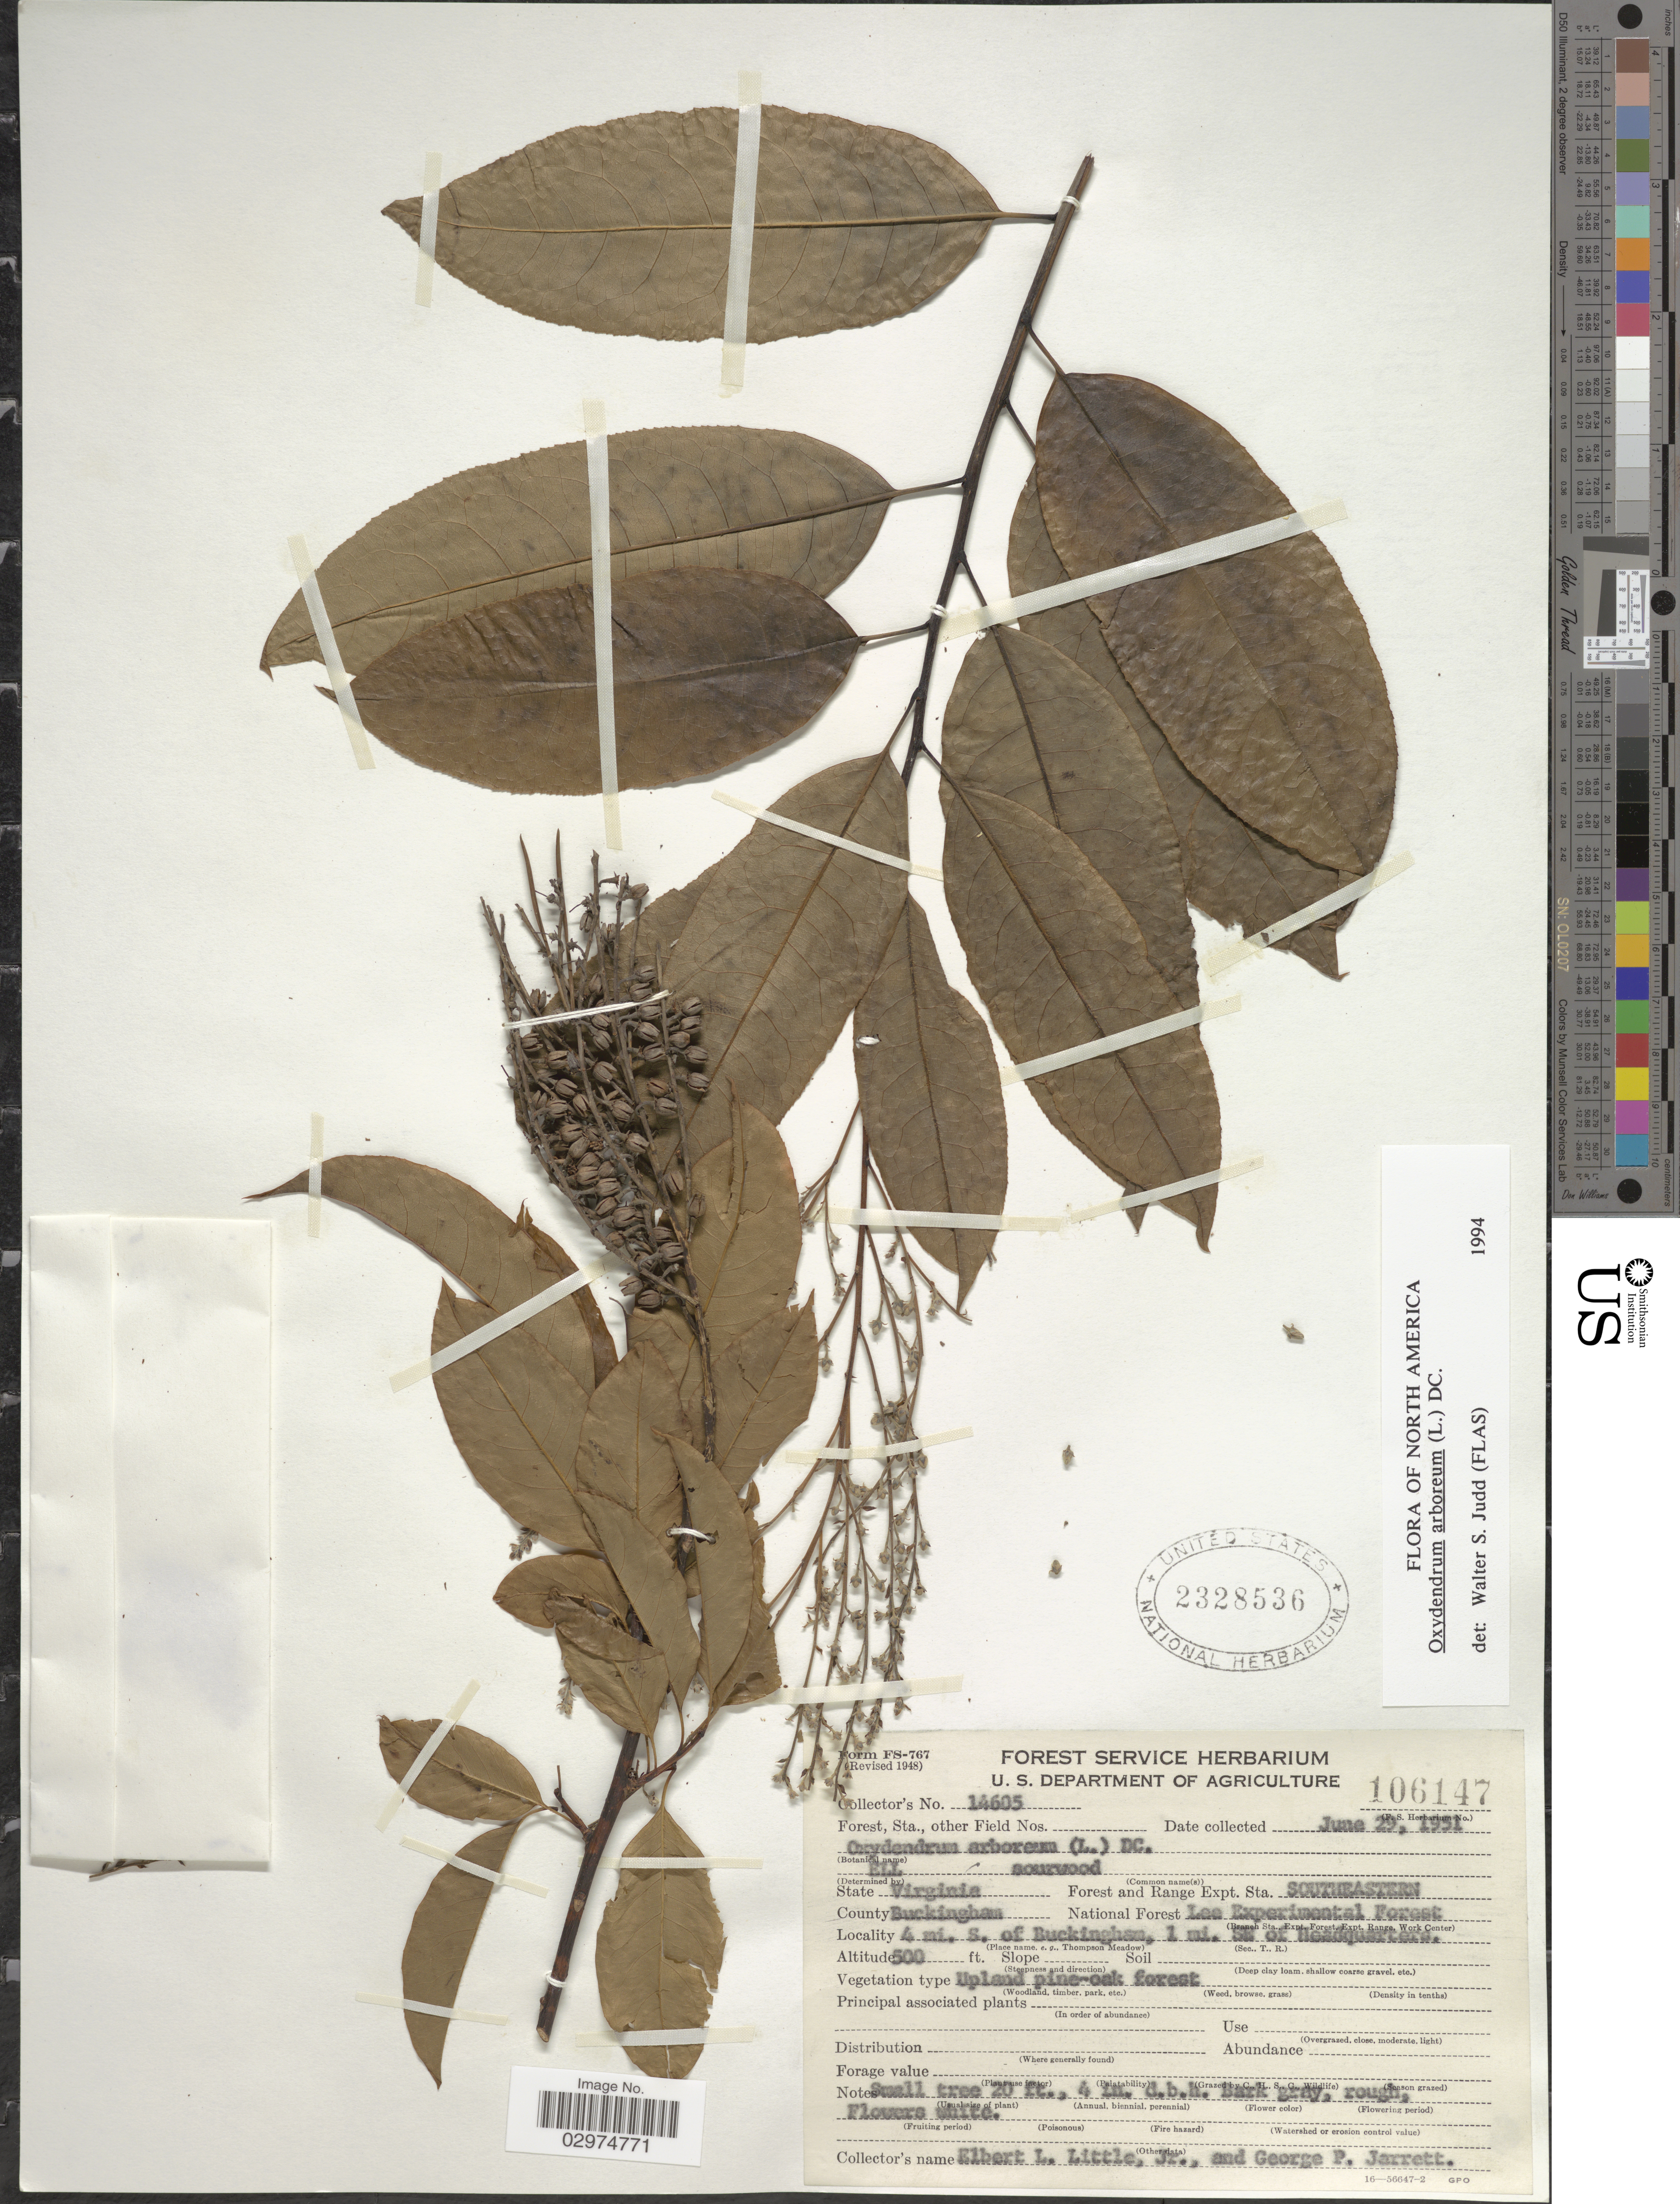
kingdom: Plantae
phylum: Tracheophyta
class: Magnoliopsida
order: Ericales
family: Ericaceae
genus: Oxydendrum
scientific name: Oxydendrum arboreum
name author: (L.) DC.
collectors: E. L. Little & G. Jarrett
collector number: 14605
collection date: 1951-06-29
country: United States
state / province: Virginia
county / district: Buckingham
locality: Southeastern, County Buckingham, National Forest Lee Experimental Forest, 1 mi. SE of Headquarters.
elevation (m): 152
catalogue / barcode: US 2328536